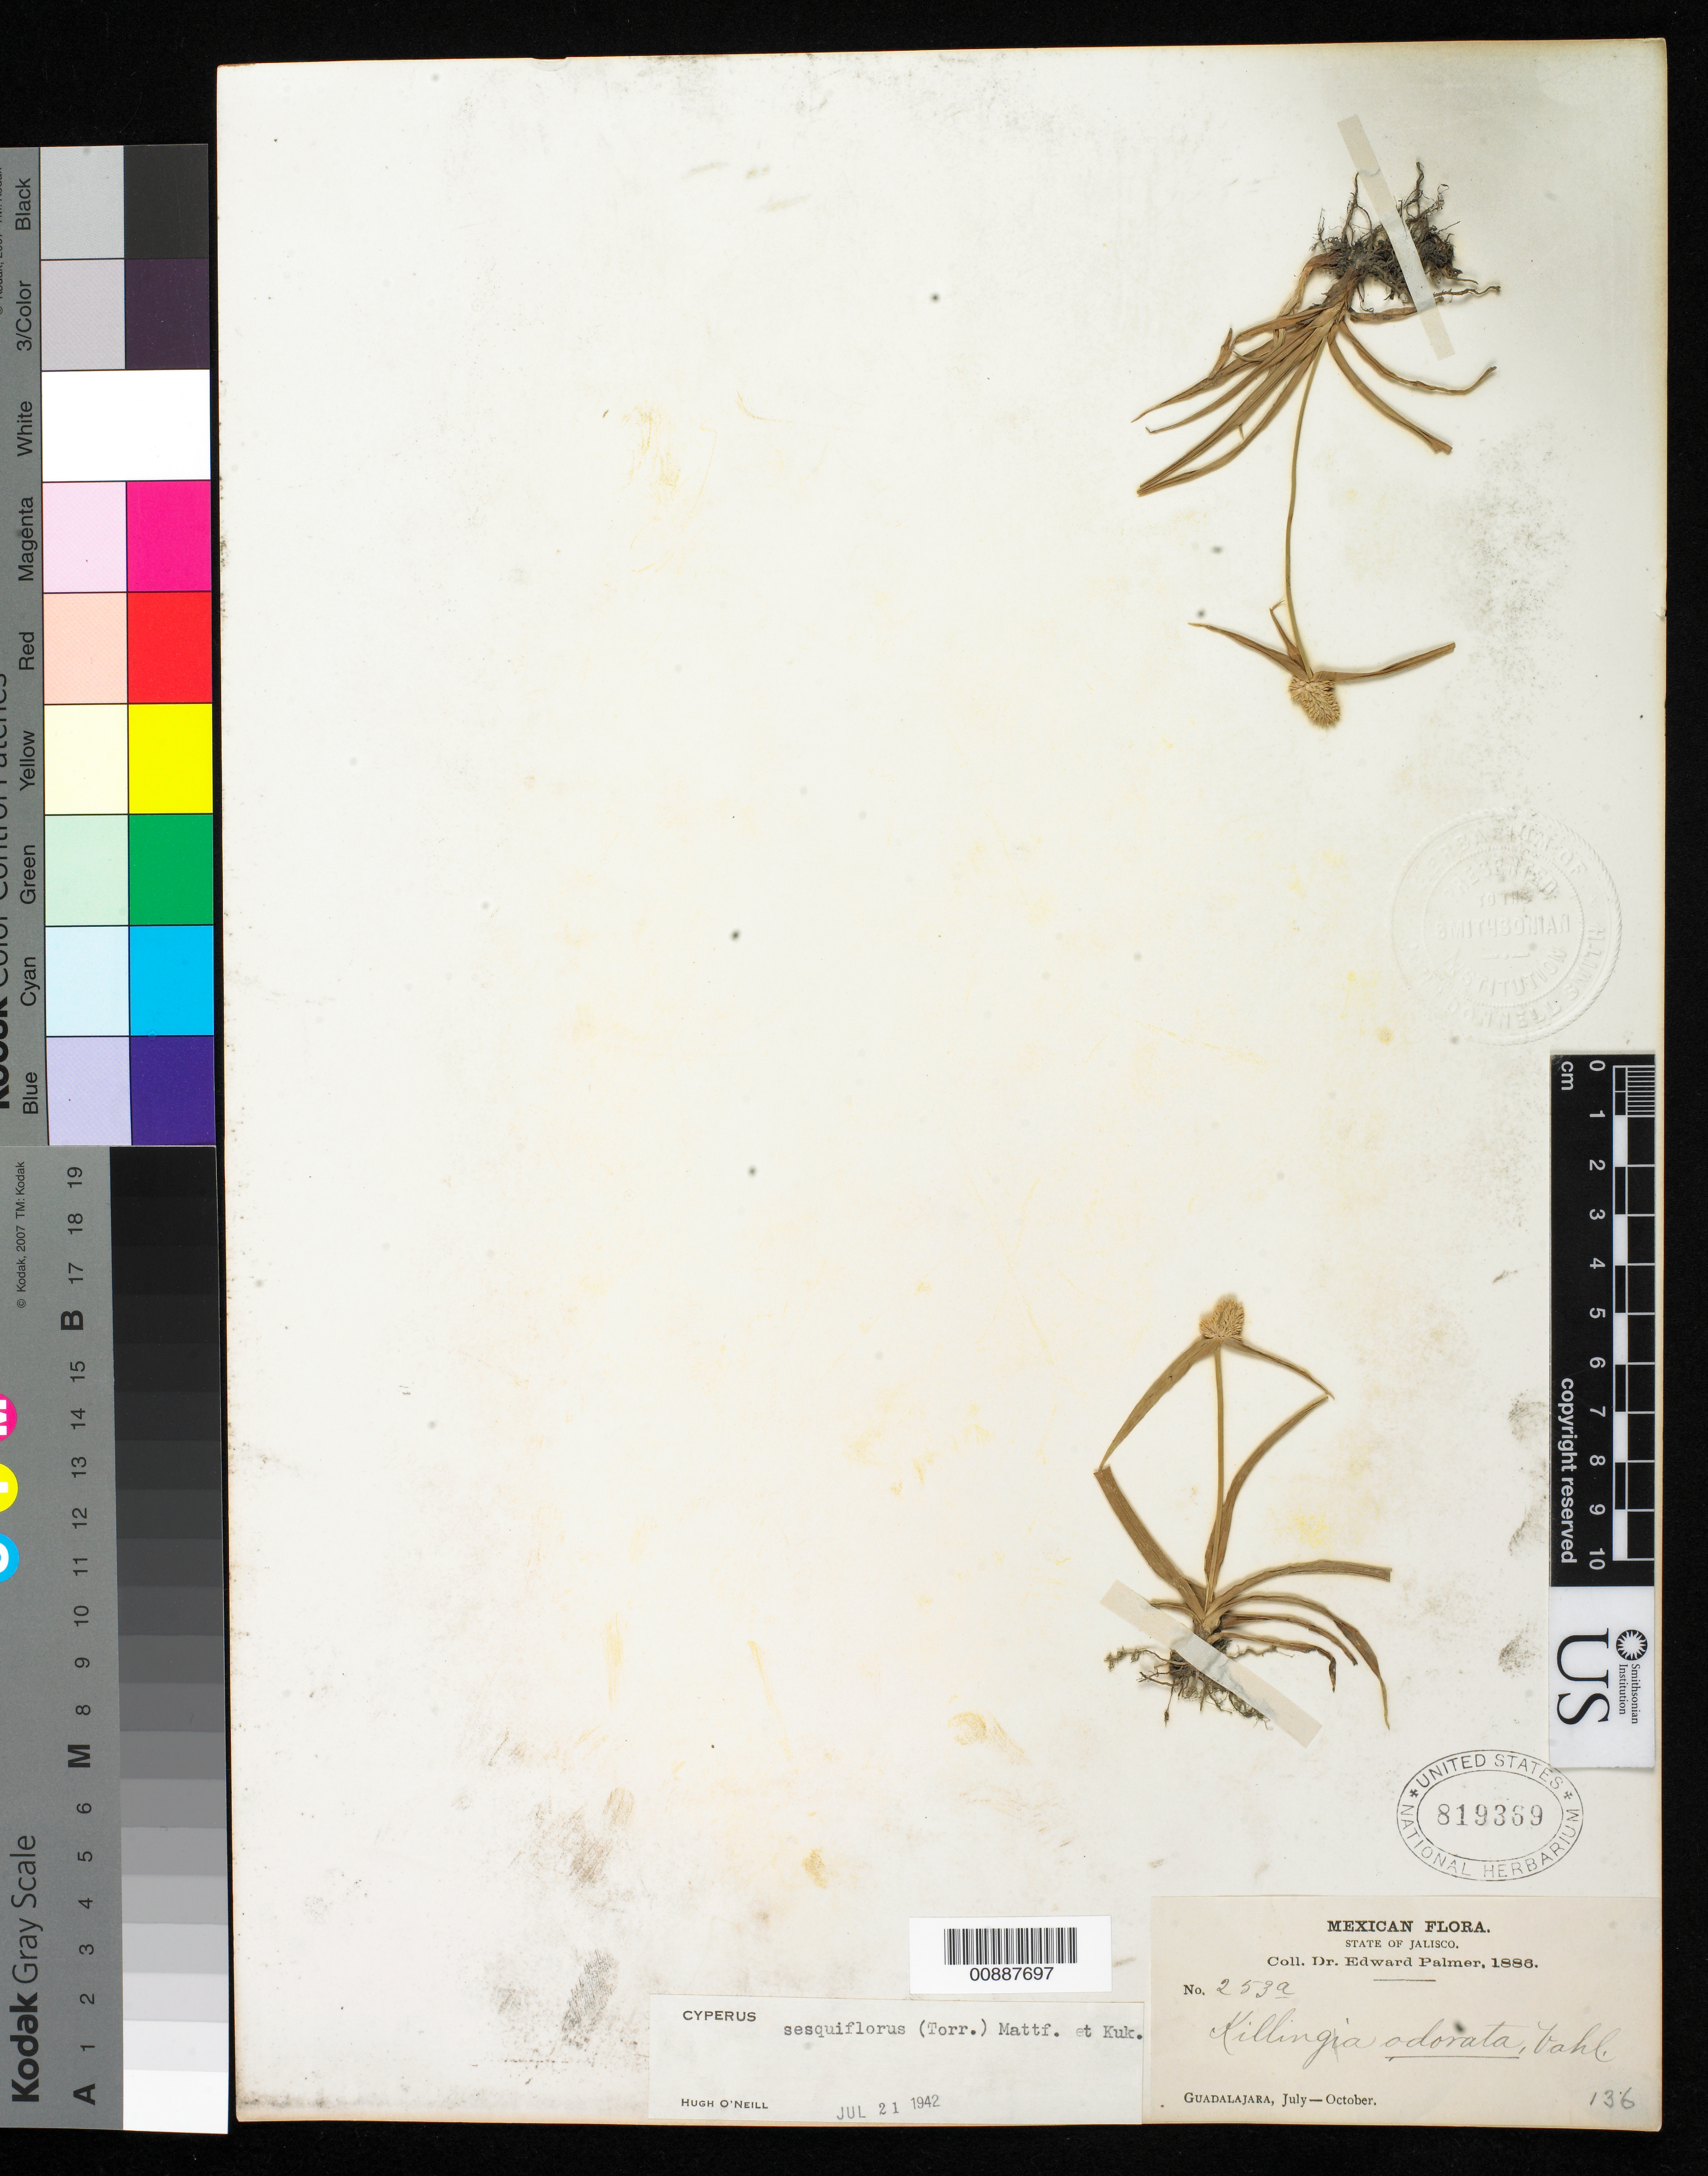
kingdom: Plantae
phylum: Tracheophyta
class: Liliopsida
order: Poales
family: Cyperaceae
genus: Cyperus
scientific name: Cyperus sesquiflorus subsp. sesquiflorus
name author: (Torr.) Mattf. & Kük.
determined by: Strong, M. T., (US), Smithsonian Institution - National Museum of Natural History (UNITED STATES)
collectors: E. Palmer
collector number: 253 a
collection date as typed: Jul 1886 to -- Oct 1886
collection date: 1886-07/1886-10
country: Mexico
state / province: Jalisco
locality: Guadalajara, Jalisco.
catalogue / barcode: US 819369